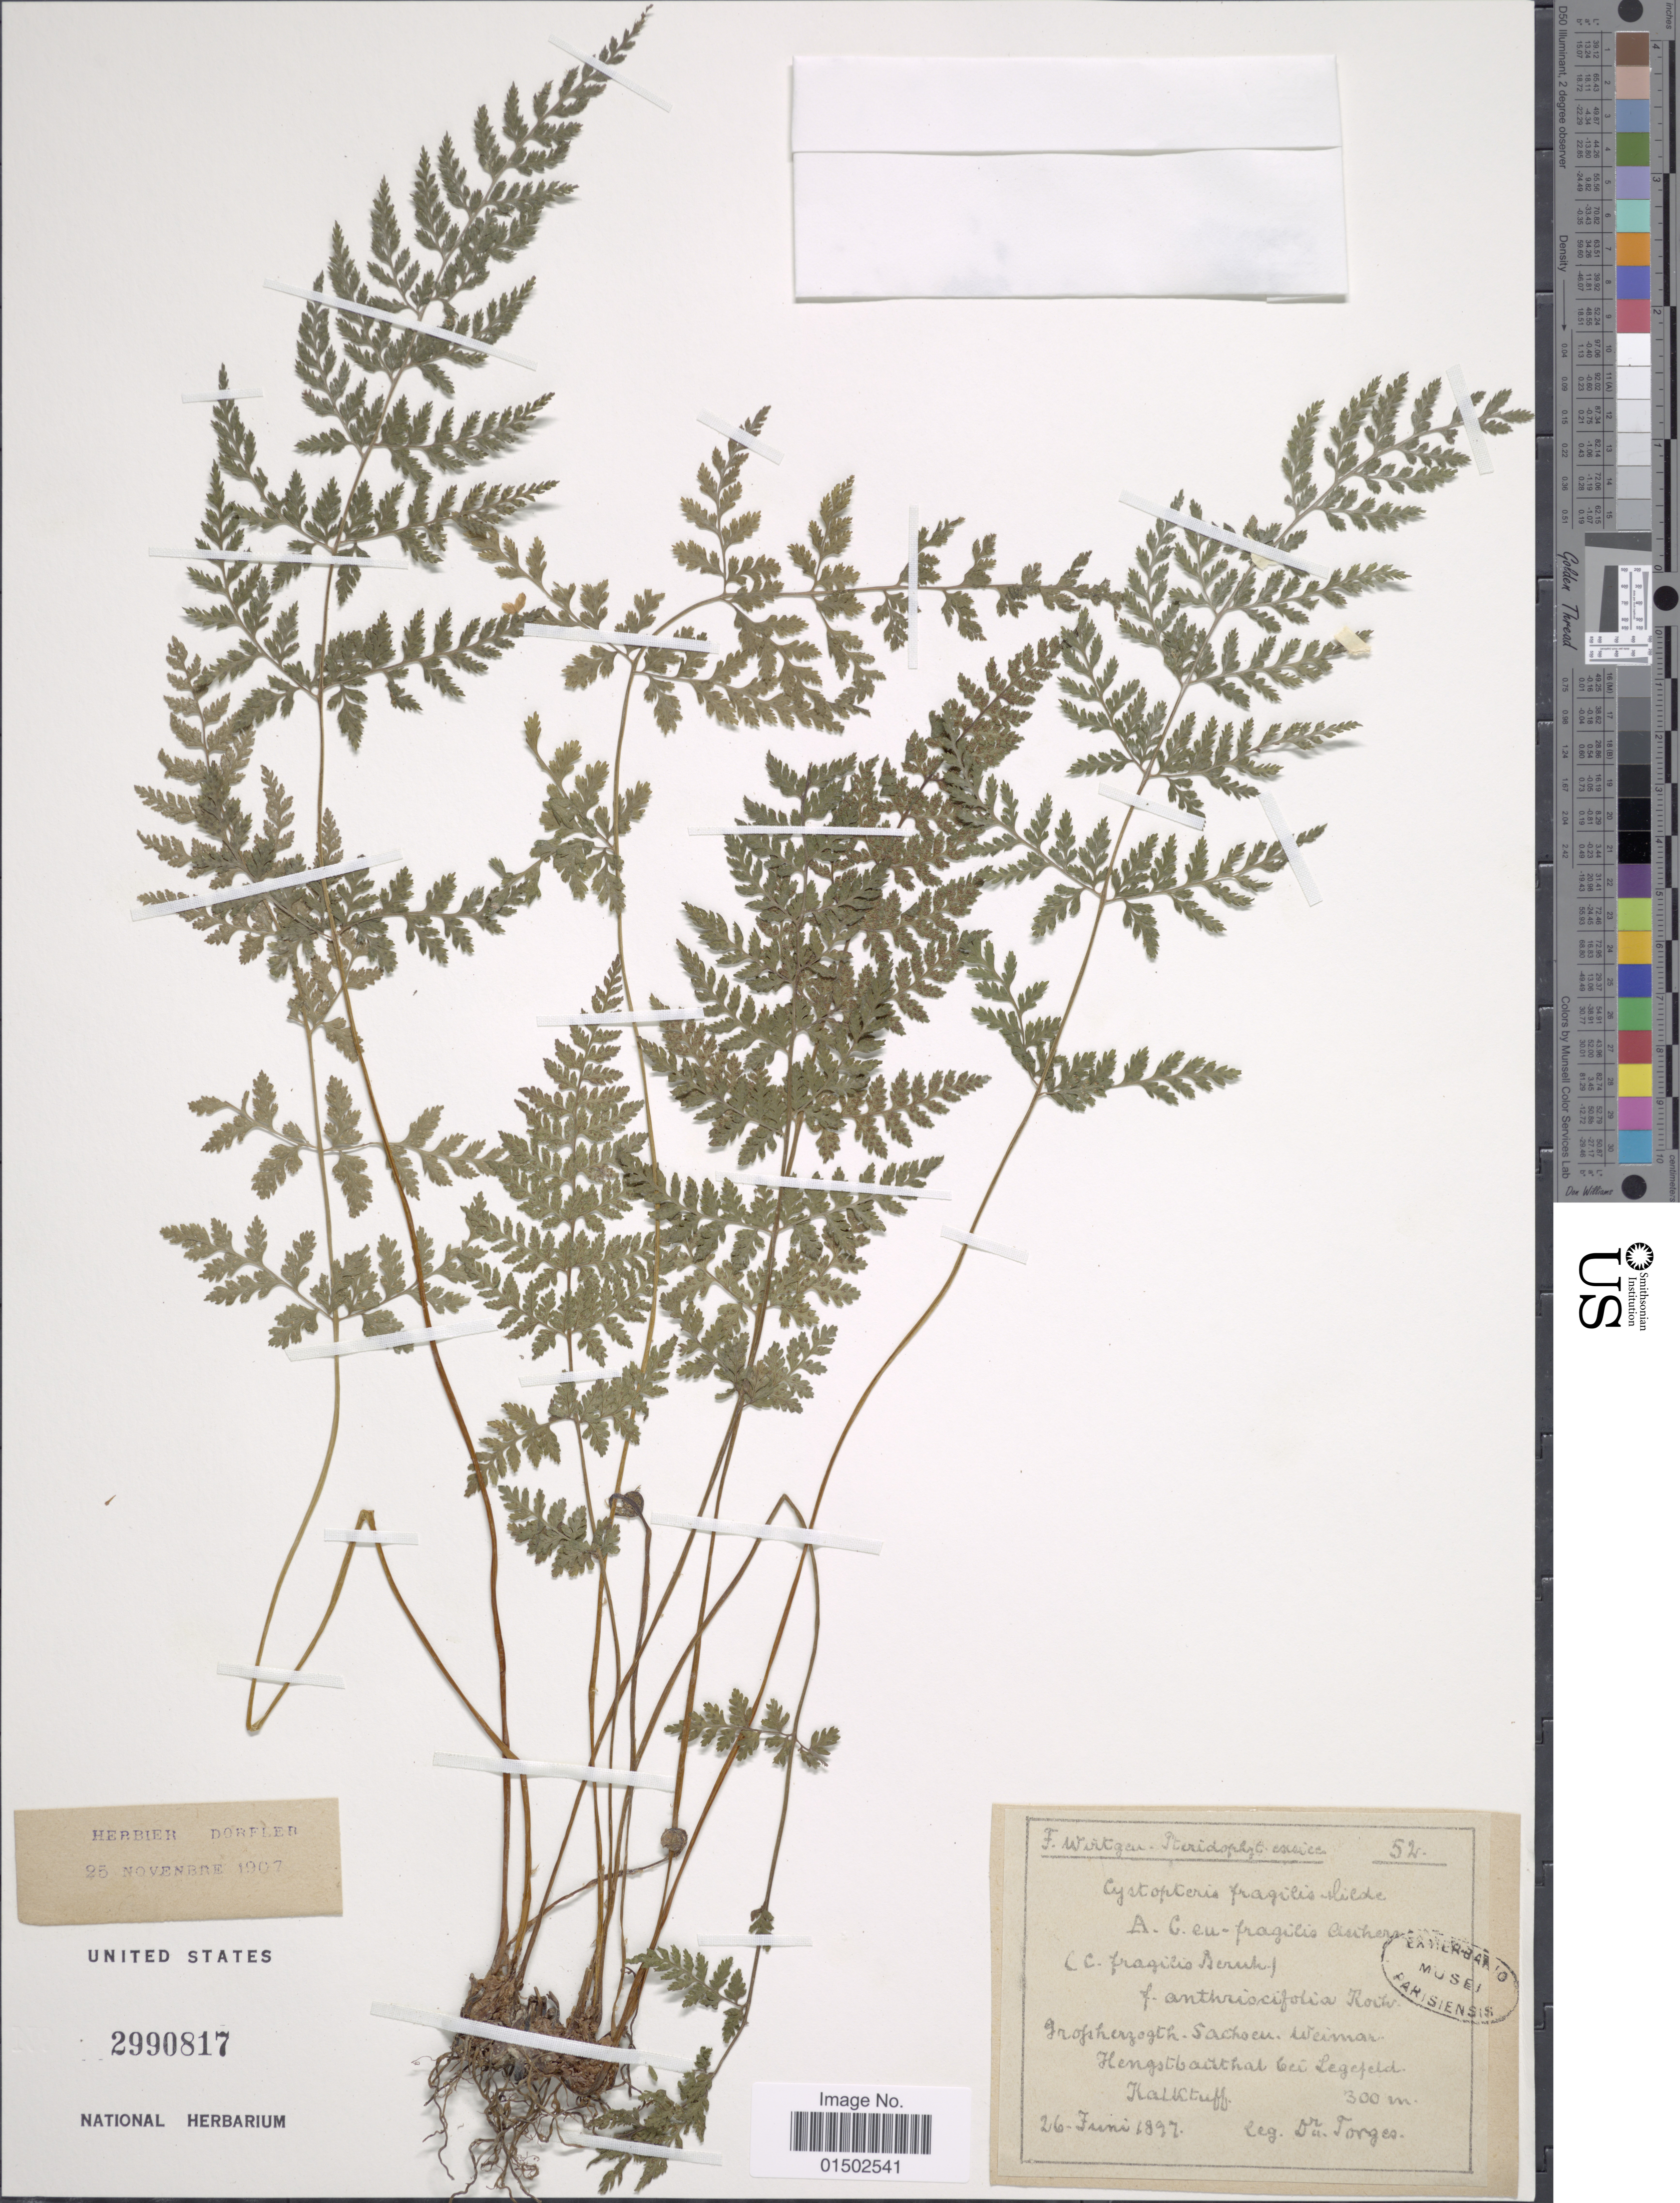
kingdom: Plantae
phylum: Tracheophyta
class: Polypodiopsida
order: Polypodiales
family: Cystopteridaceae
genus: Cystopteris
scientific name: Cystopteris fragilis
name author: (L.) Bernh.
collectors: Torges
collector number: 52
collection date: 1897-06-26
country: Germany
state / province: Sachsen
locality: Grofrherzogth Sachoteu, Weinmar, Hengstbauzthal [interpreted] bei Legedelf, Kalvstuff [interpreted]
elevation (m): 300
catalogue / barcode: US 2990817